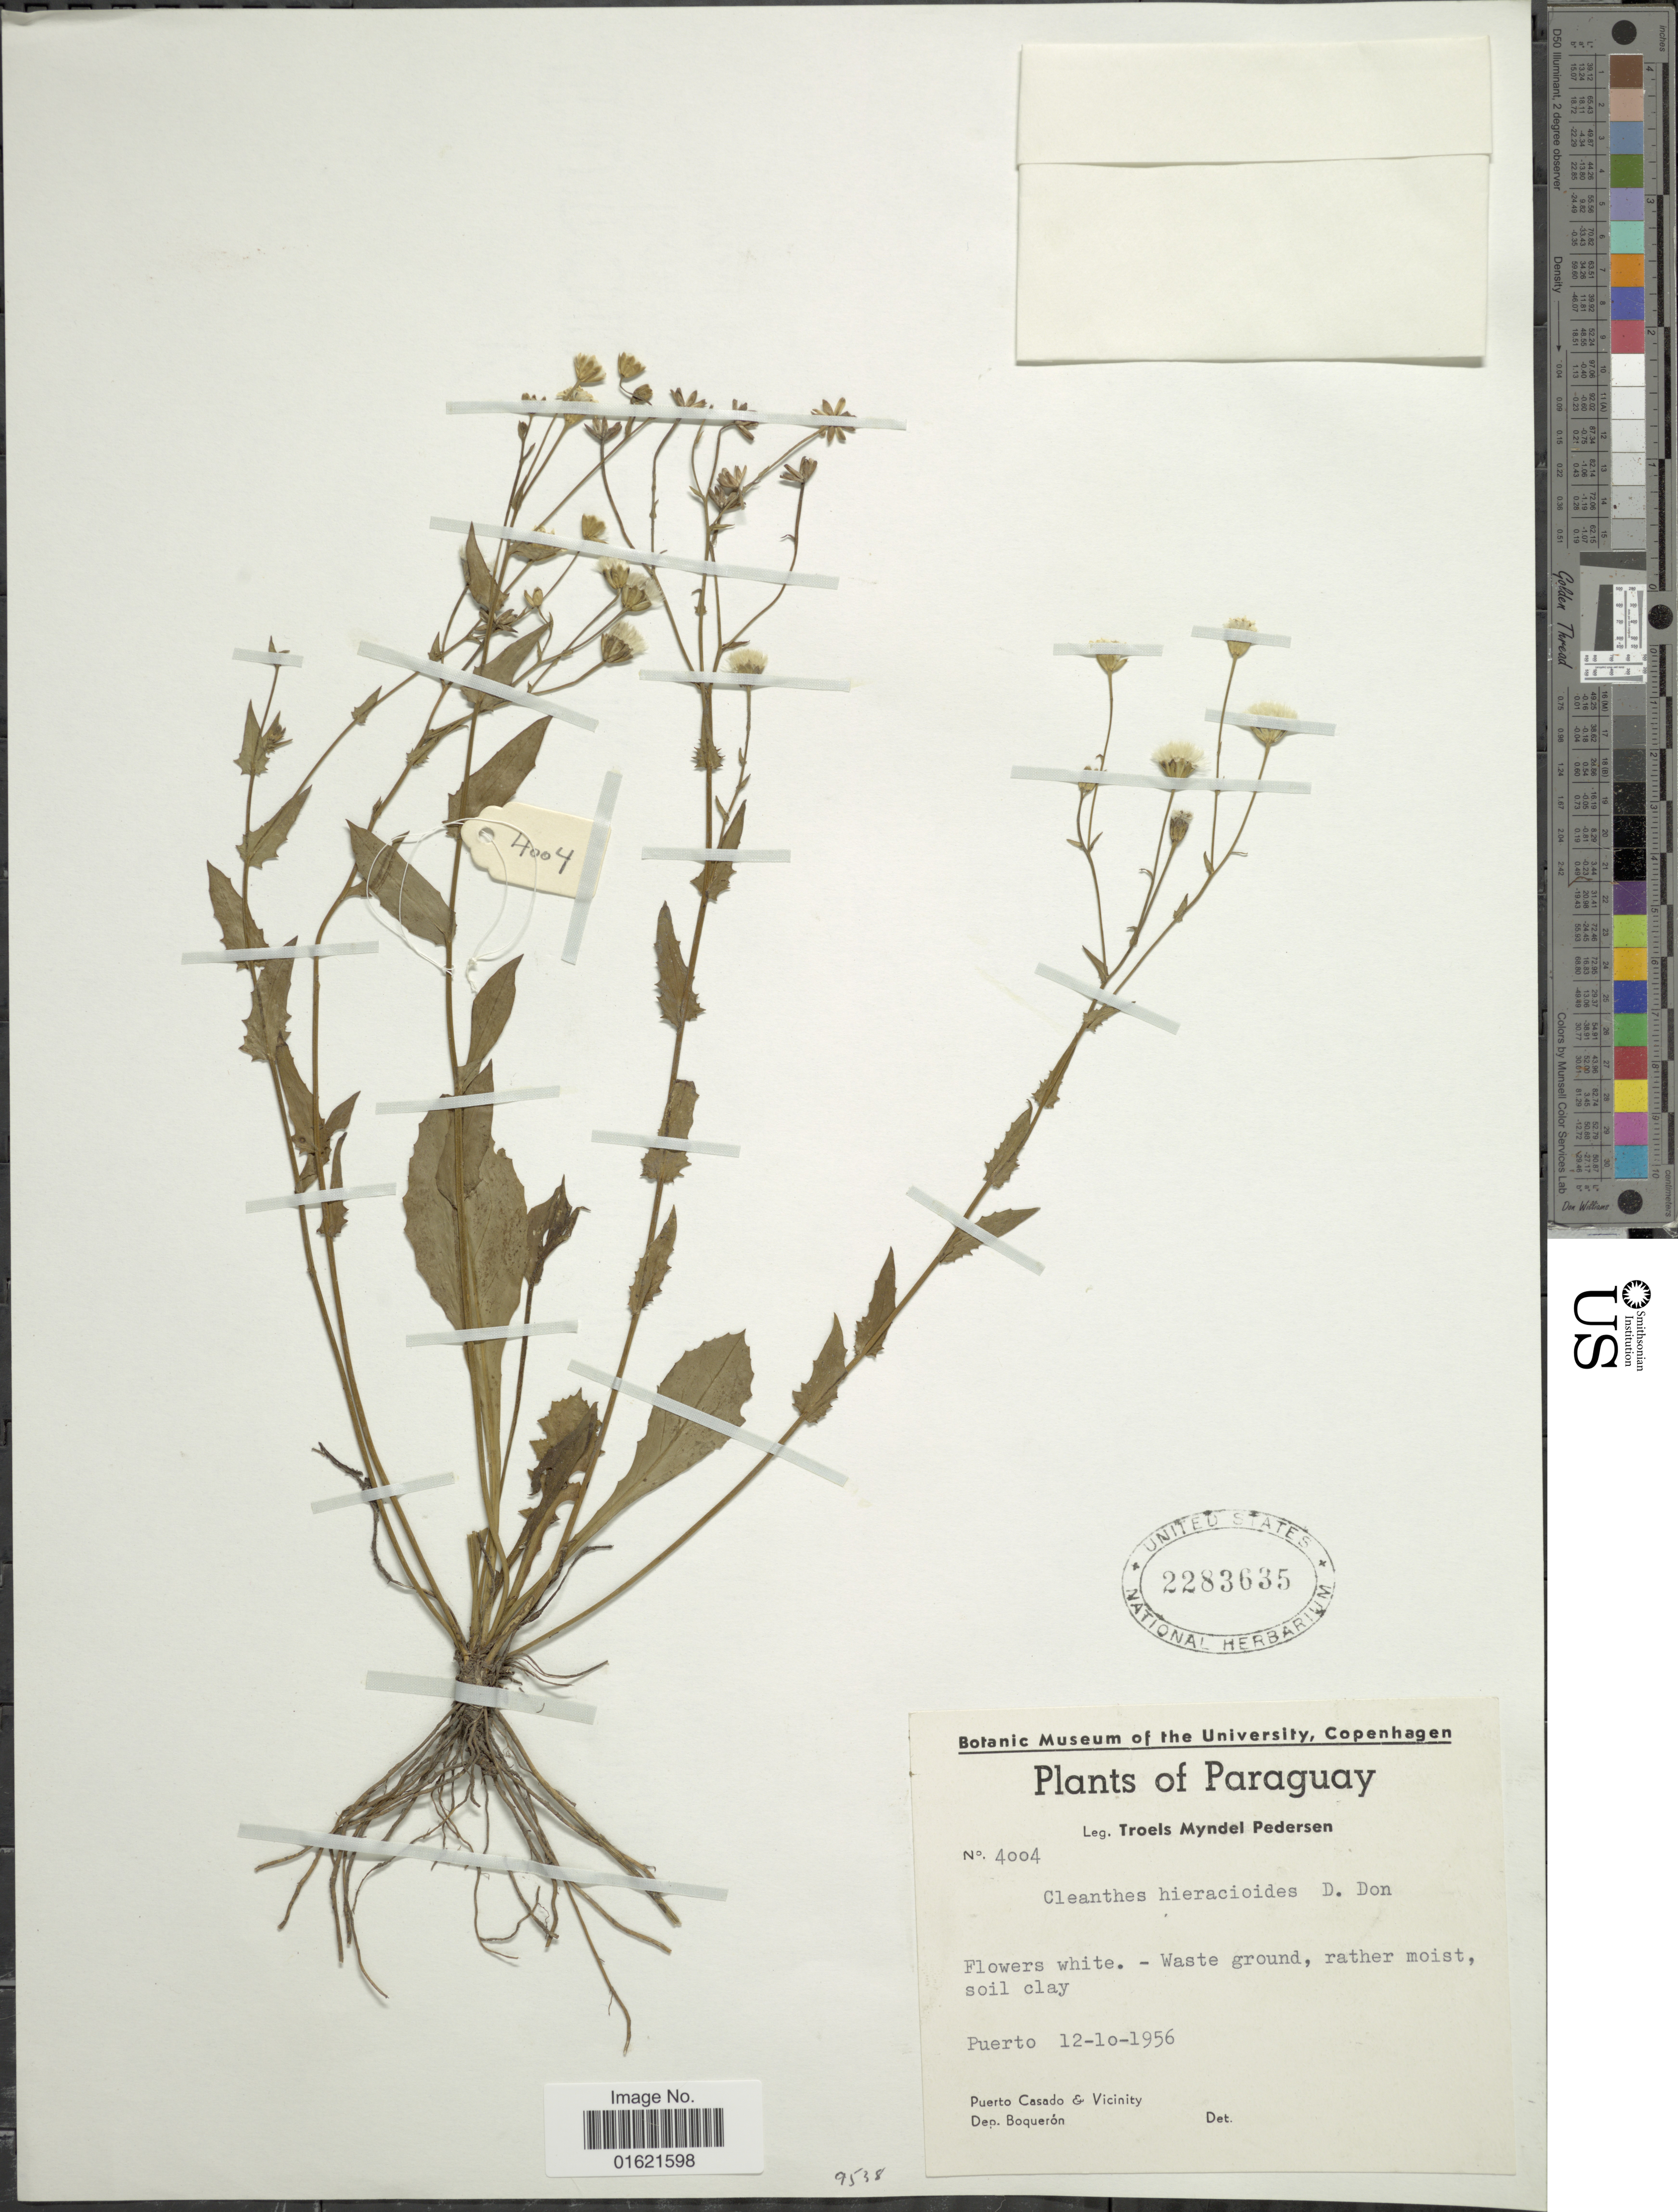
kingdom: Plantae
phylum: Tracheophyta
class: Magnoliopsida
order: Asterales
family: Asteraceae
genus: Holocheilus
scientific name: Holocheilus illustris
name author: (Vell.) Cabrera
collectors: T. Pederson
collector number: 4004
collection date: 1956-10-12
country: Paraguay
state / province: Boqueron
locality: Puerto Casado & Vicinity. dep. Boqueron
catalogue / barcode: US 2283635